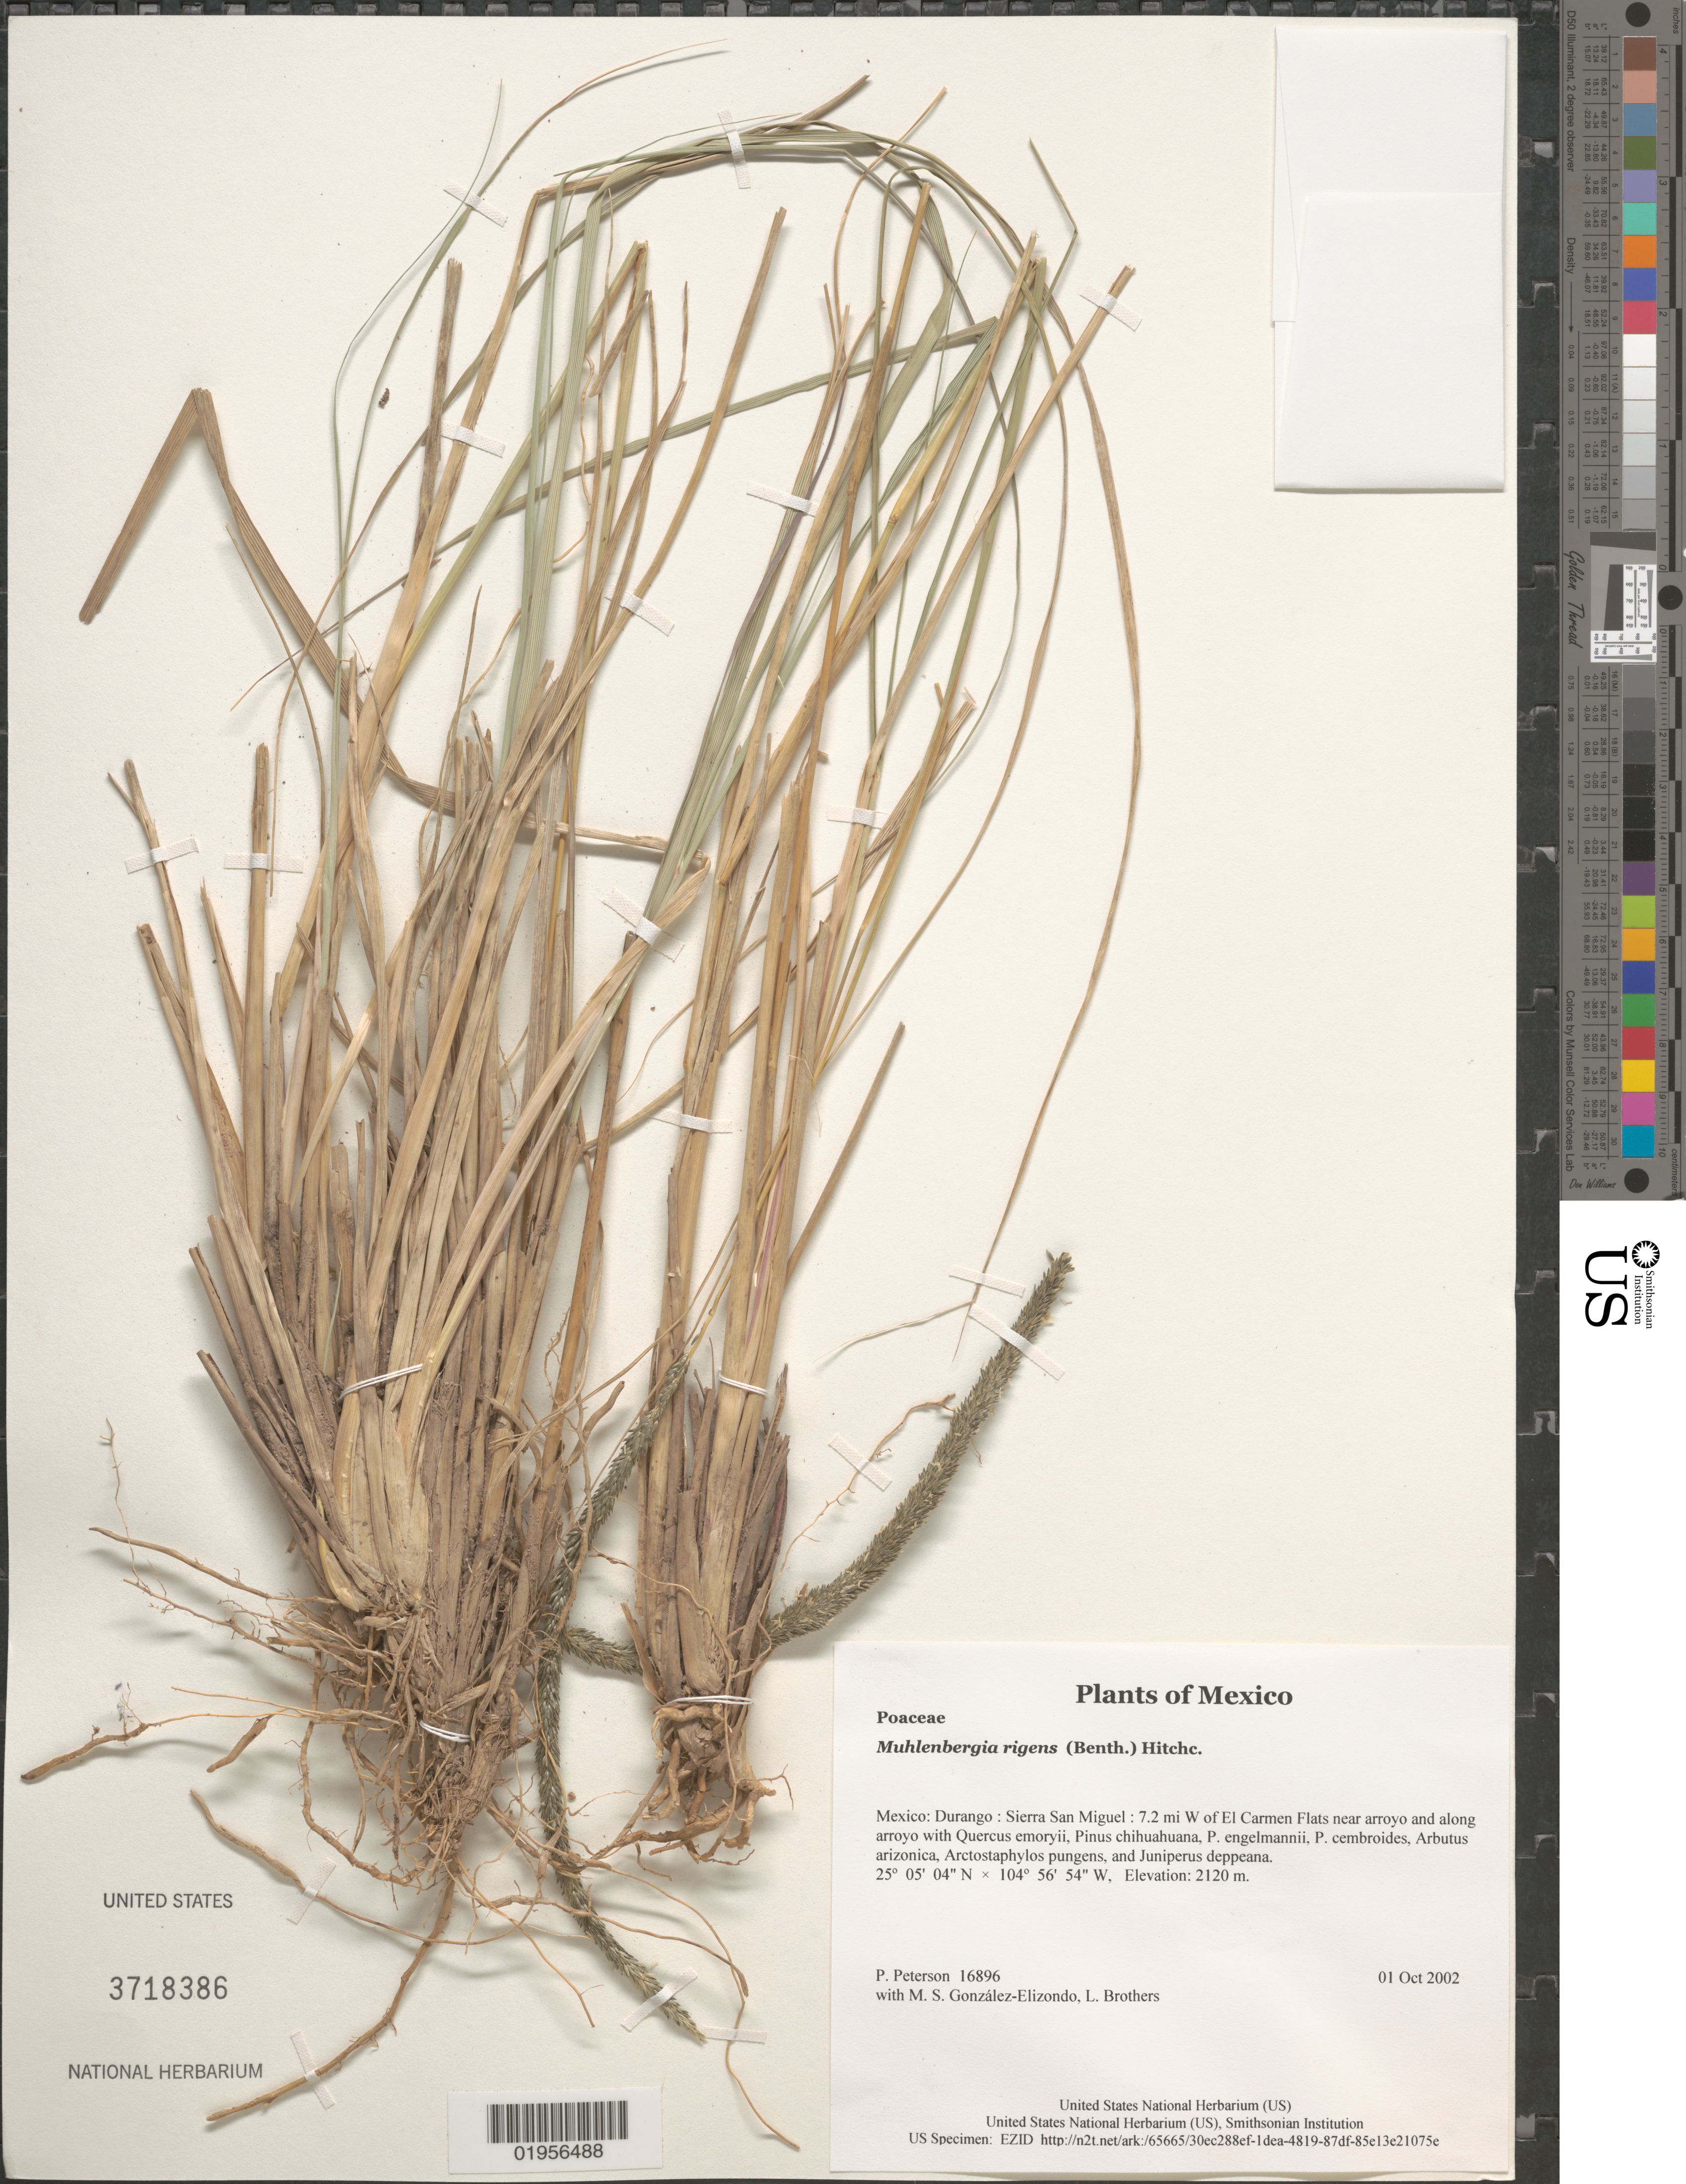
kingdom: Plantae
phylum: Tracheophyta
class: Liliopsida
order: Poales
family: Poaceae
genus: Muhlenbergia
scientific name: Muhlenbergia rigens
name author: (Benth.) Hitchc.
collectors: P. M. Peterson, M. S. González-Elizondo & L. E. Brothers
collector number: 16896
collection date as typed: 01 Oct 2002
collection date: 2002-10-01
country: Mexico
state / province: Durango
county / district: Sierra San Miguel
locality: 7.2 mi W of El Carmen Flats near arroyo and along arroyo with Quercus emoryii, Pinus chihuahuana, P. engelmannii, P. cembroides, Arbutus arizonica, Arctostaphylos pungens, and Juniperus deppeana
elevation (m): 2120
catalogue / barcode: US 3718386